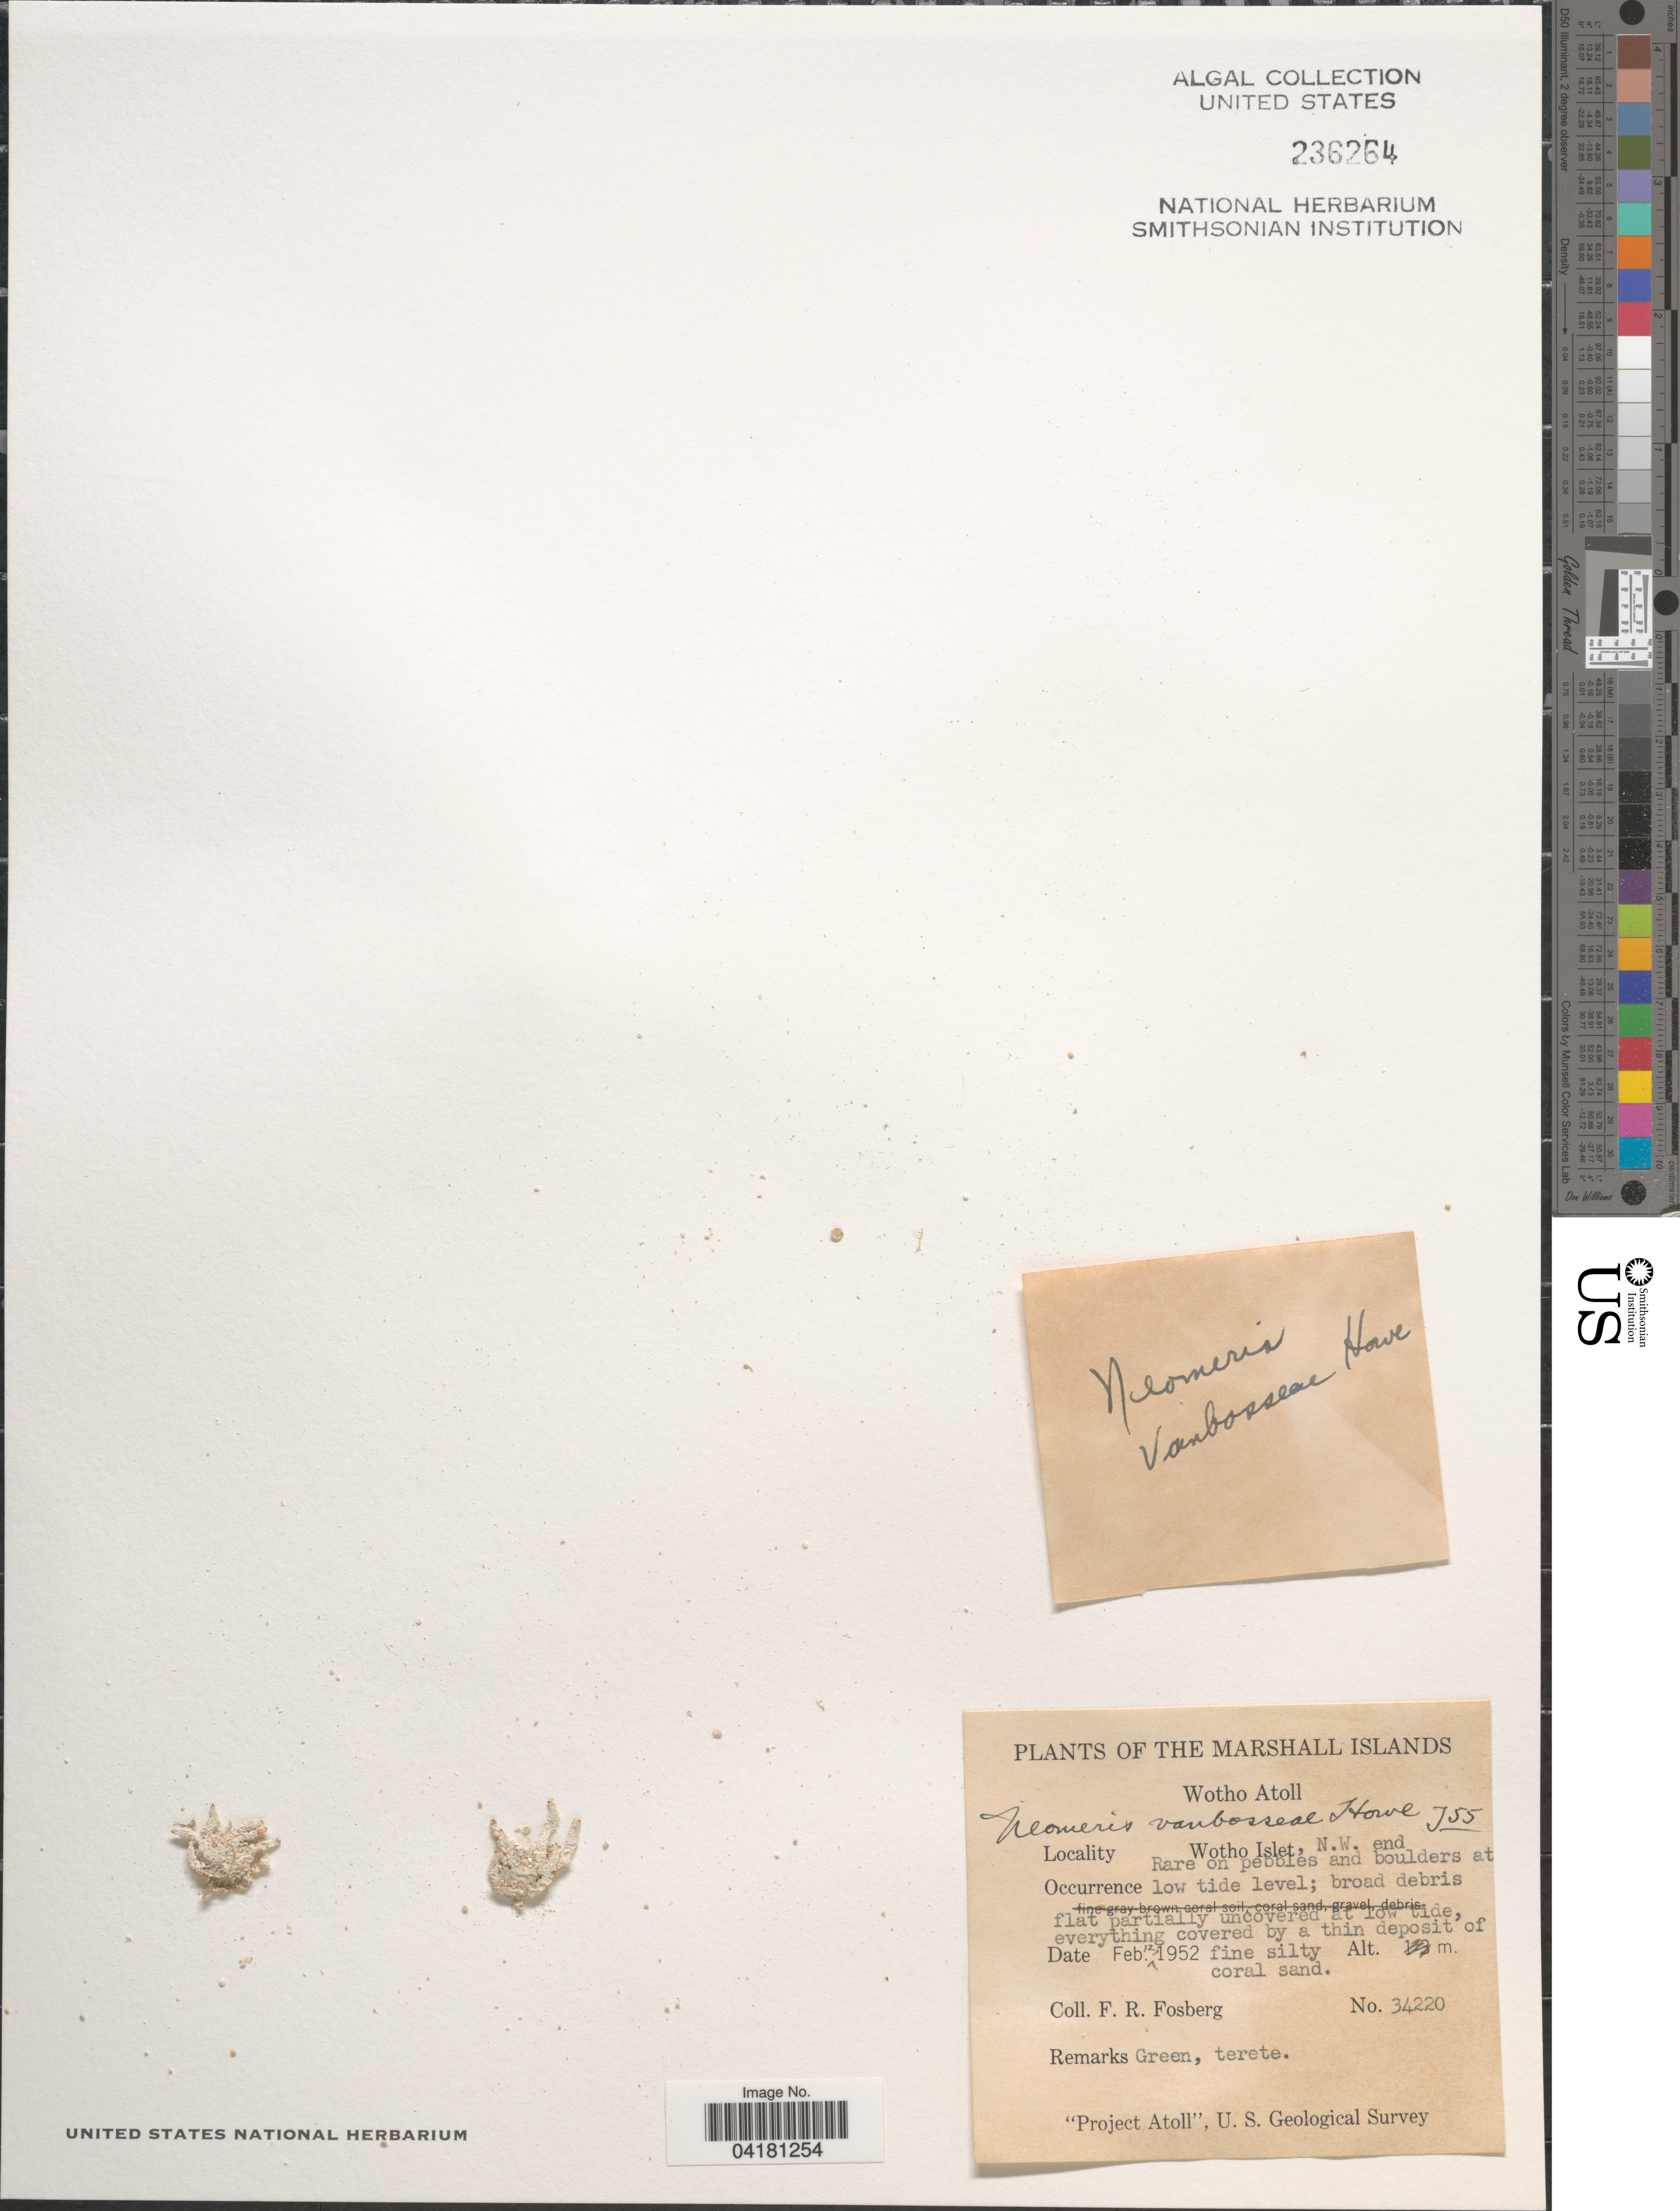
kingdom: Plantae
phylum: Chlorophyta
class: Ulvophyceae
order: Dasycladales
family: Dasycladaceae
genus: Neomeris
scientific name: Neomeris vanbosseae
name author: M. Howe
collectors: F. R. Fosberg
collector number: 34220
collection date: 1952-02-12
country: Marshall Islands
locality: Wotho Atoll. Wotho Islet, N.W. end. "Project Atoll", U. S. Geological Survey.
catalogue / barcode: US 236264